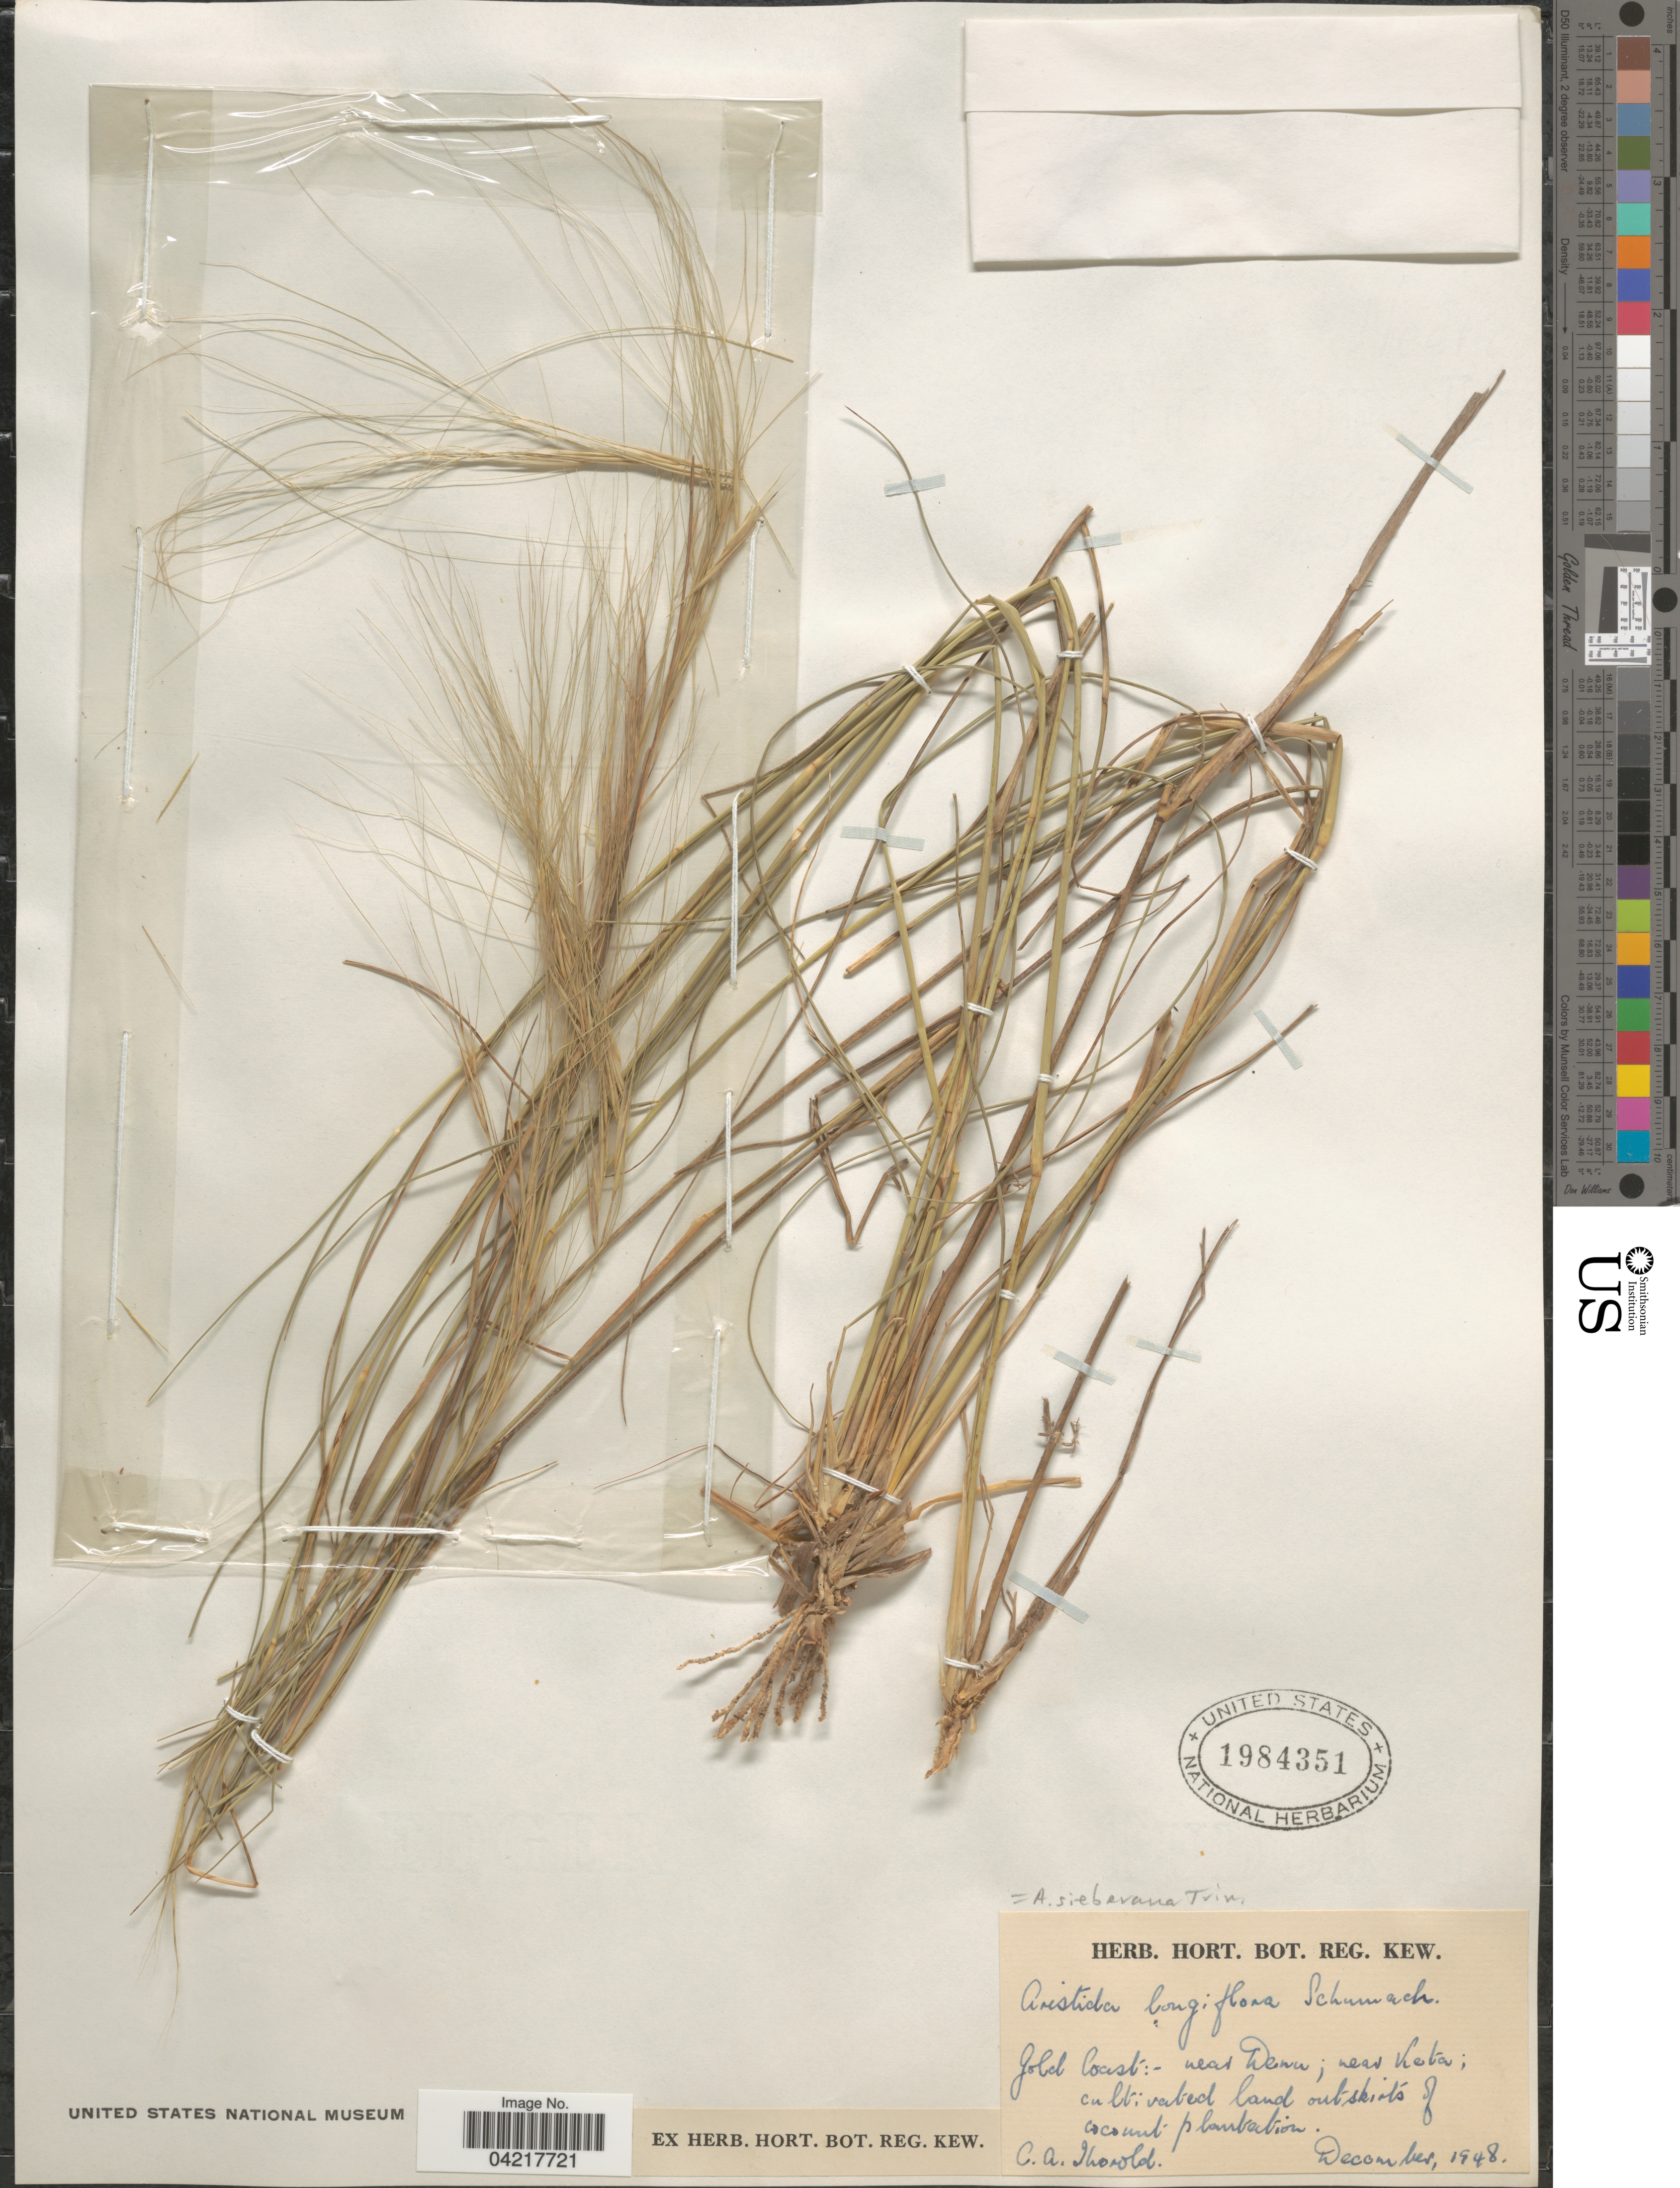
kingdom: Plantae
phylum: Tracheophyta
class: Liliopsida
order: Poales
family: Poaceae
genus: Aristida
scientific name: Aristida sieberiana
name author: Trin. ex Spreng.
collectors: C. Thorold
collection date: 1948-12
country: Ghana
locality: Gold Coast: near Denu; near Kota; cultivated land outskirts of coconut plantation.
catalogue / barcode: US 1984351